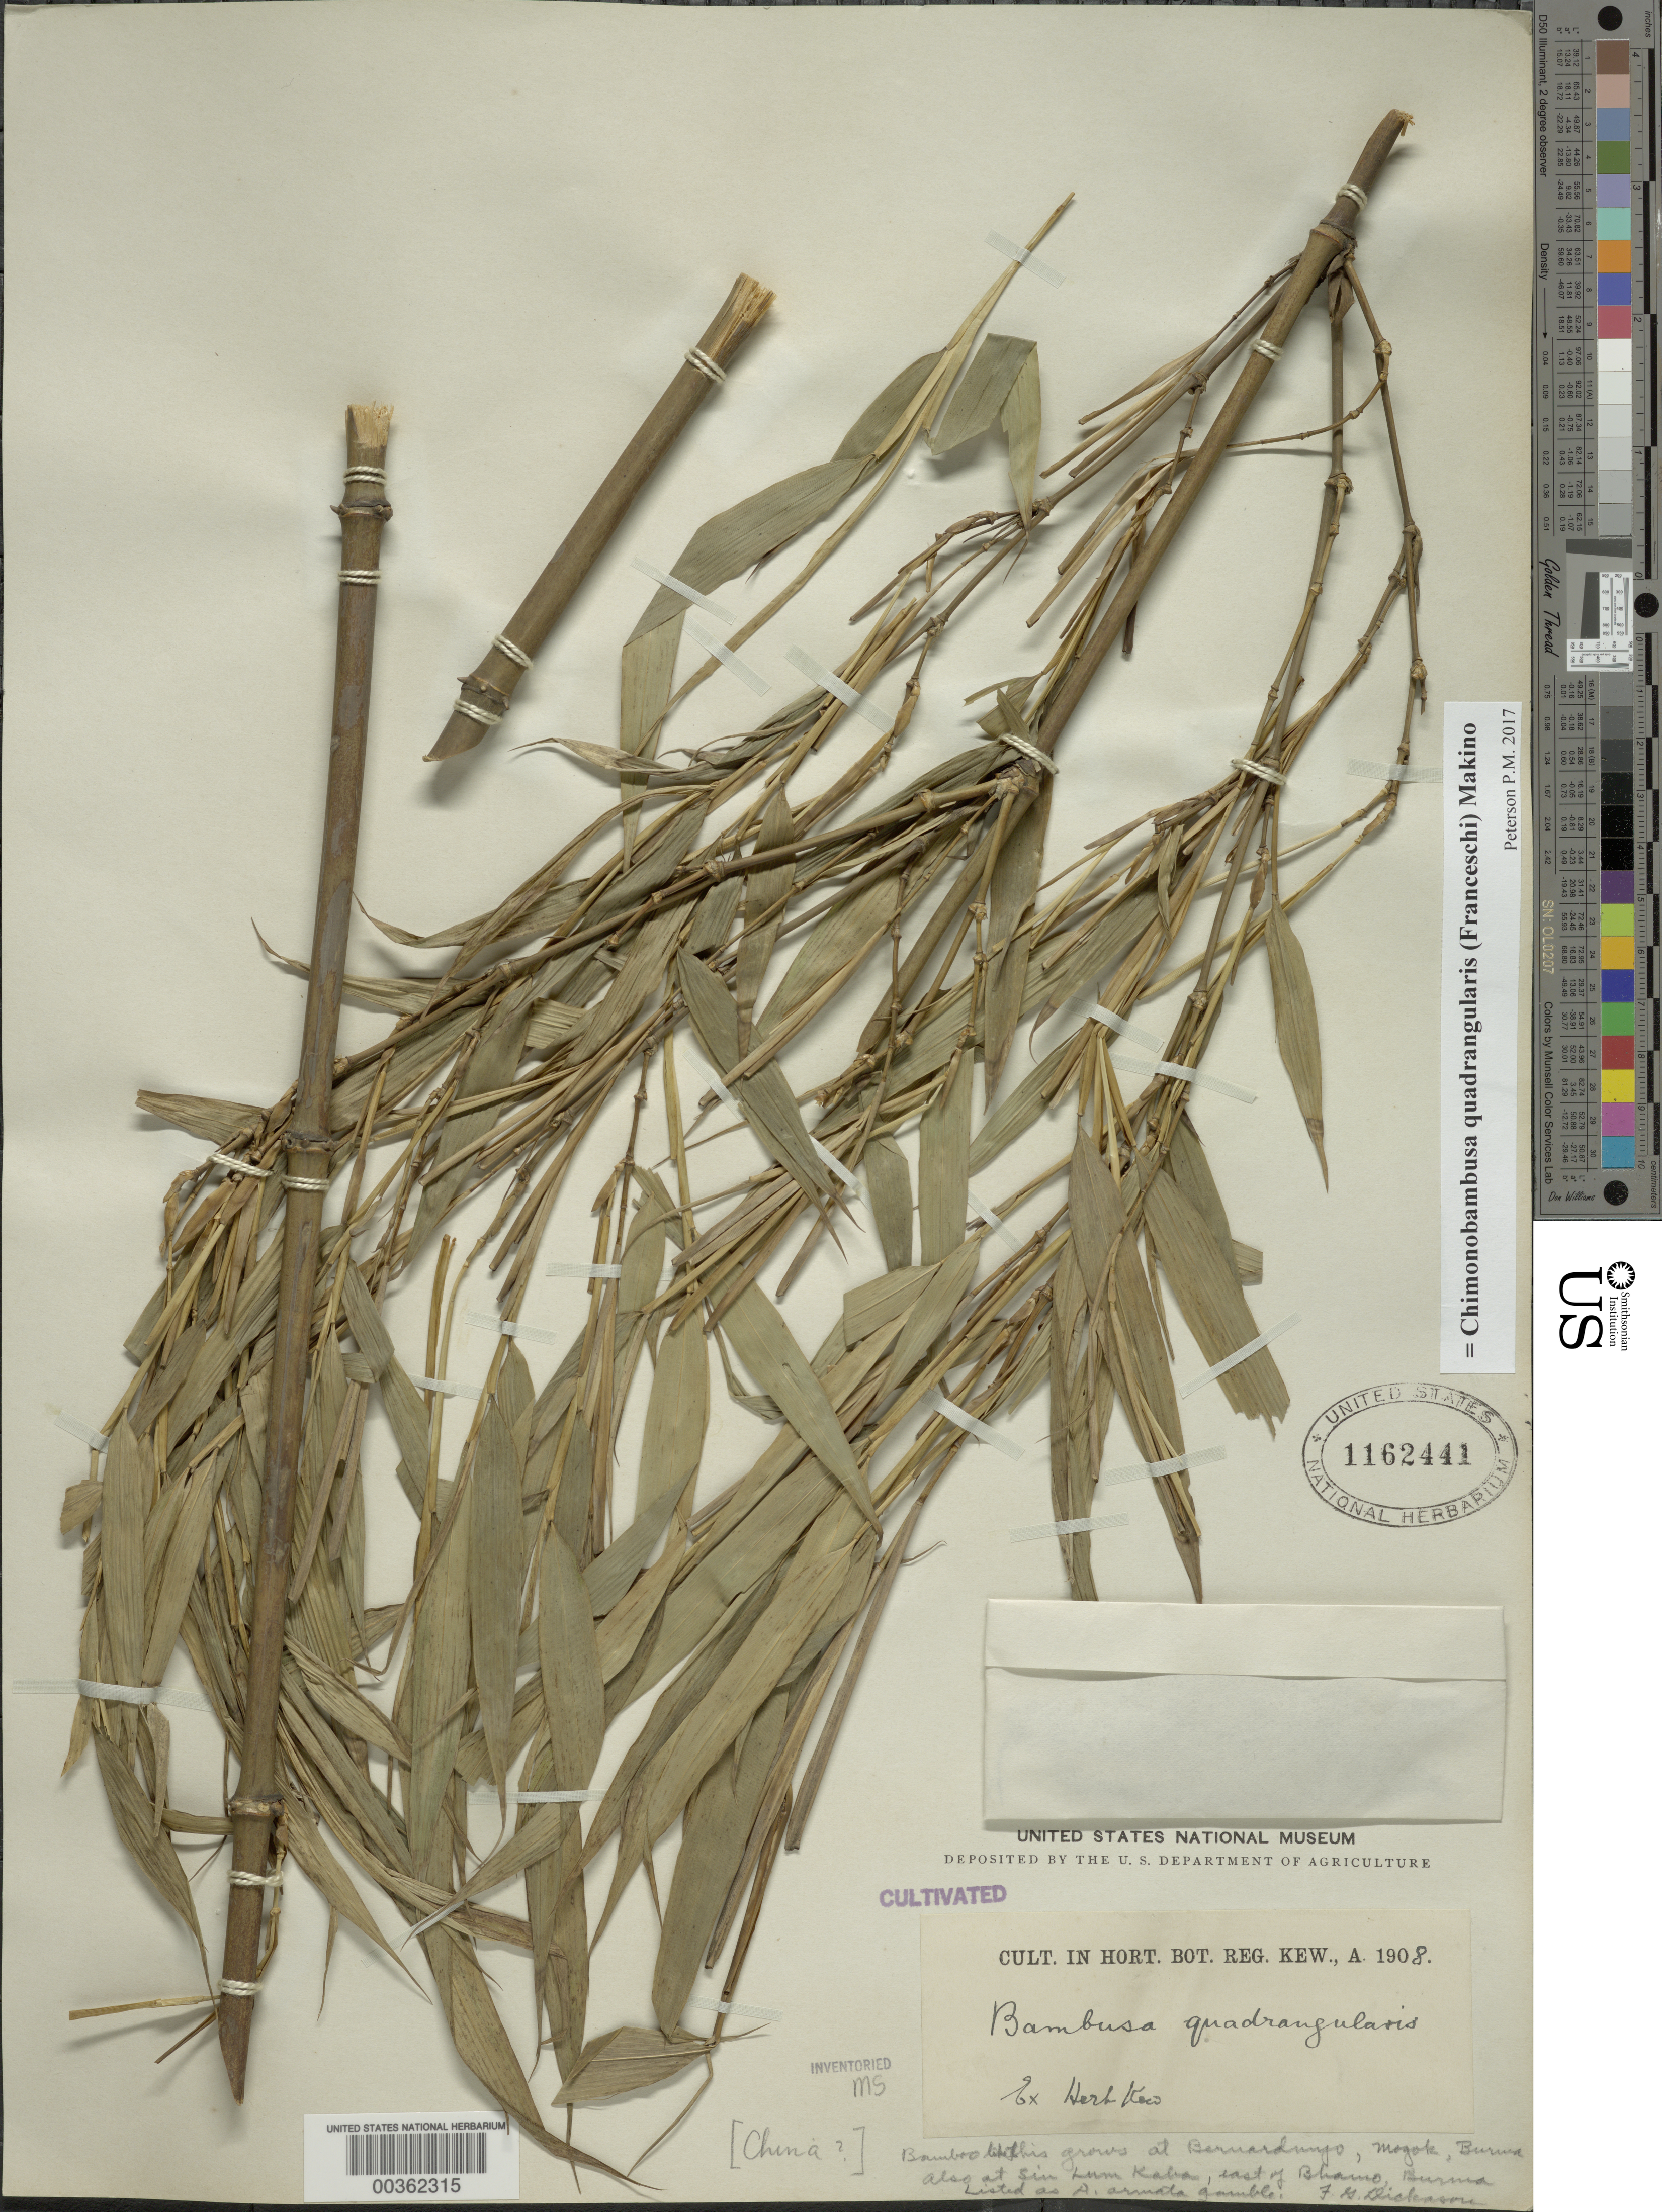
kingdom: Plantae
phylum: Tracheophyta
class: Liliopsida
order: Poales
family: Poaceae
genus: Chimonobambusa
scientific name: Chimonobambusa quadrangularis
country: United Kingdom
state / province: England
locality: Royal botanical gardens-kew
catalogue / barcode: US 1162441